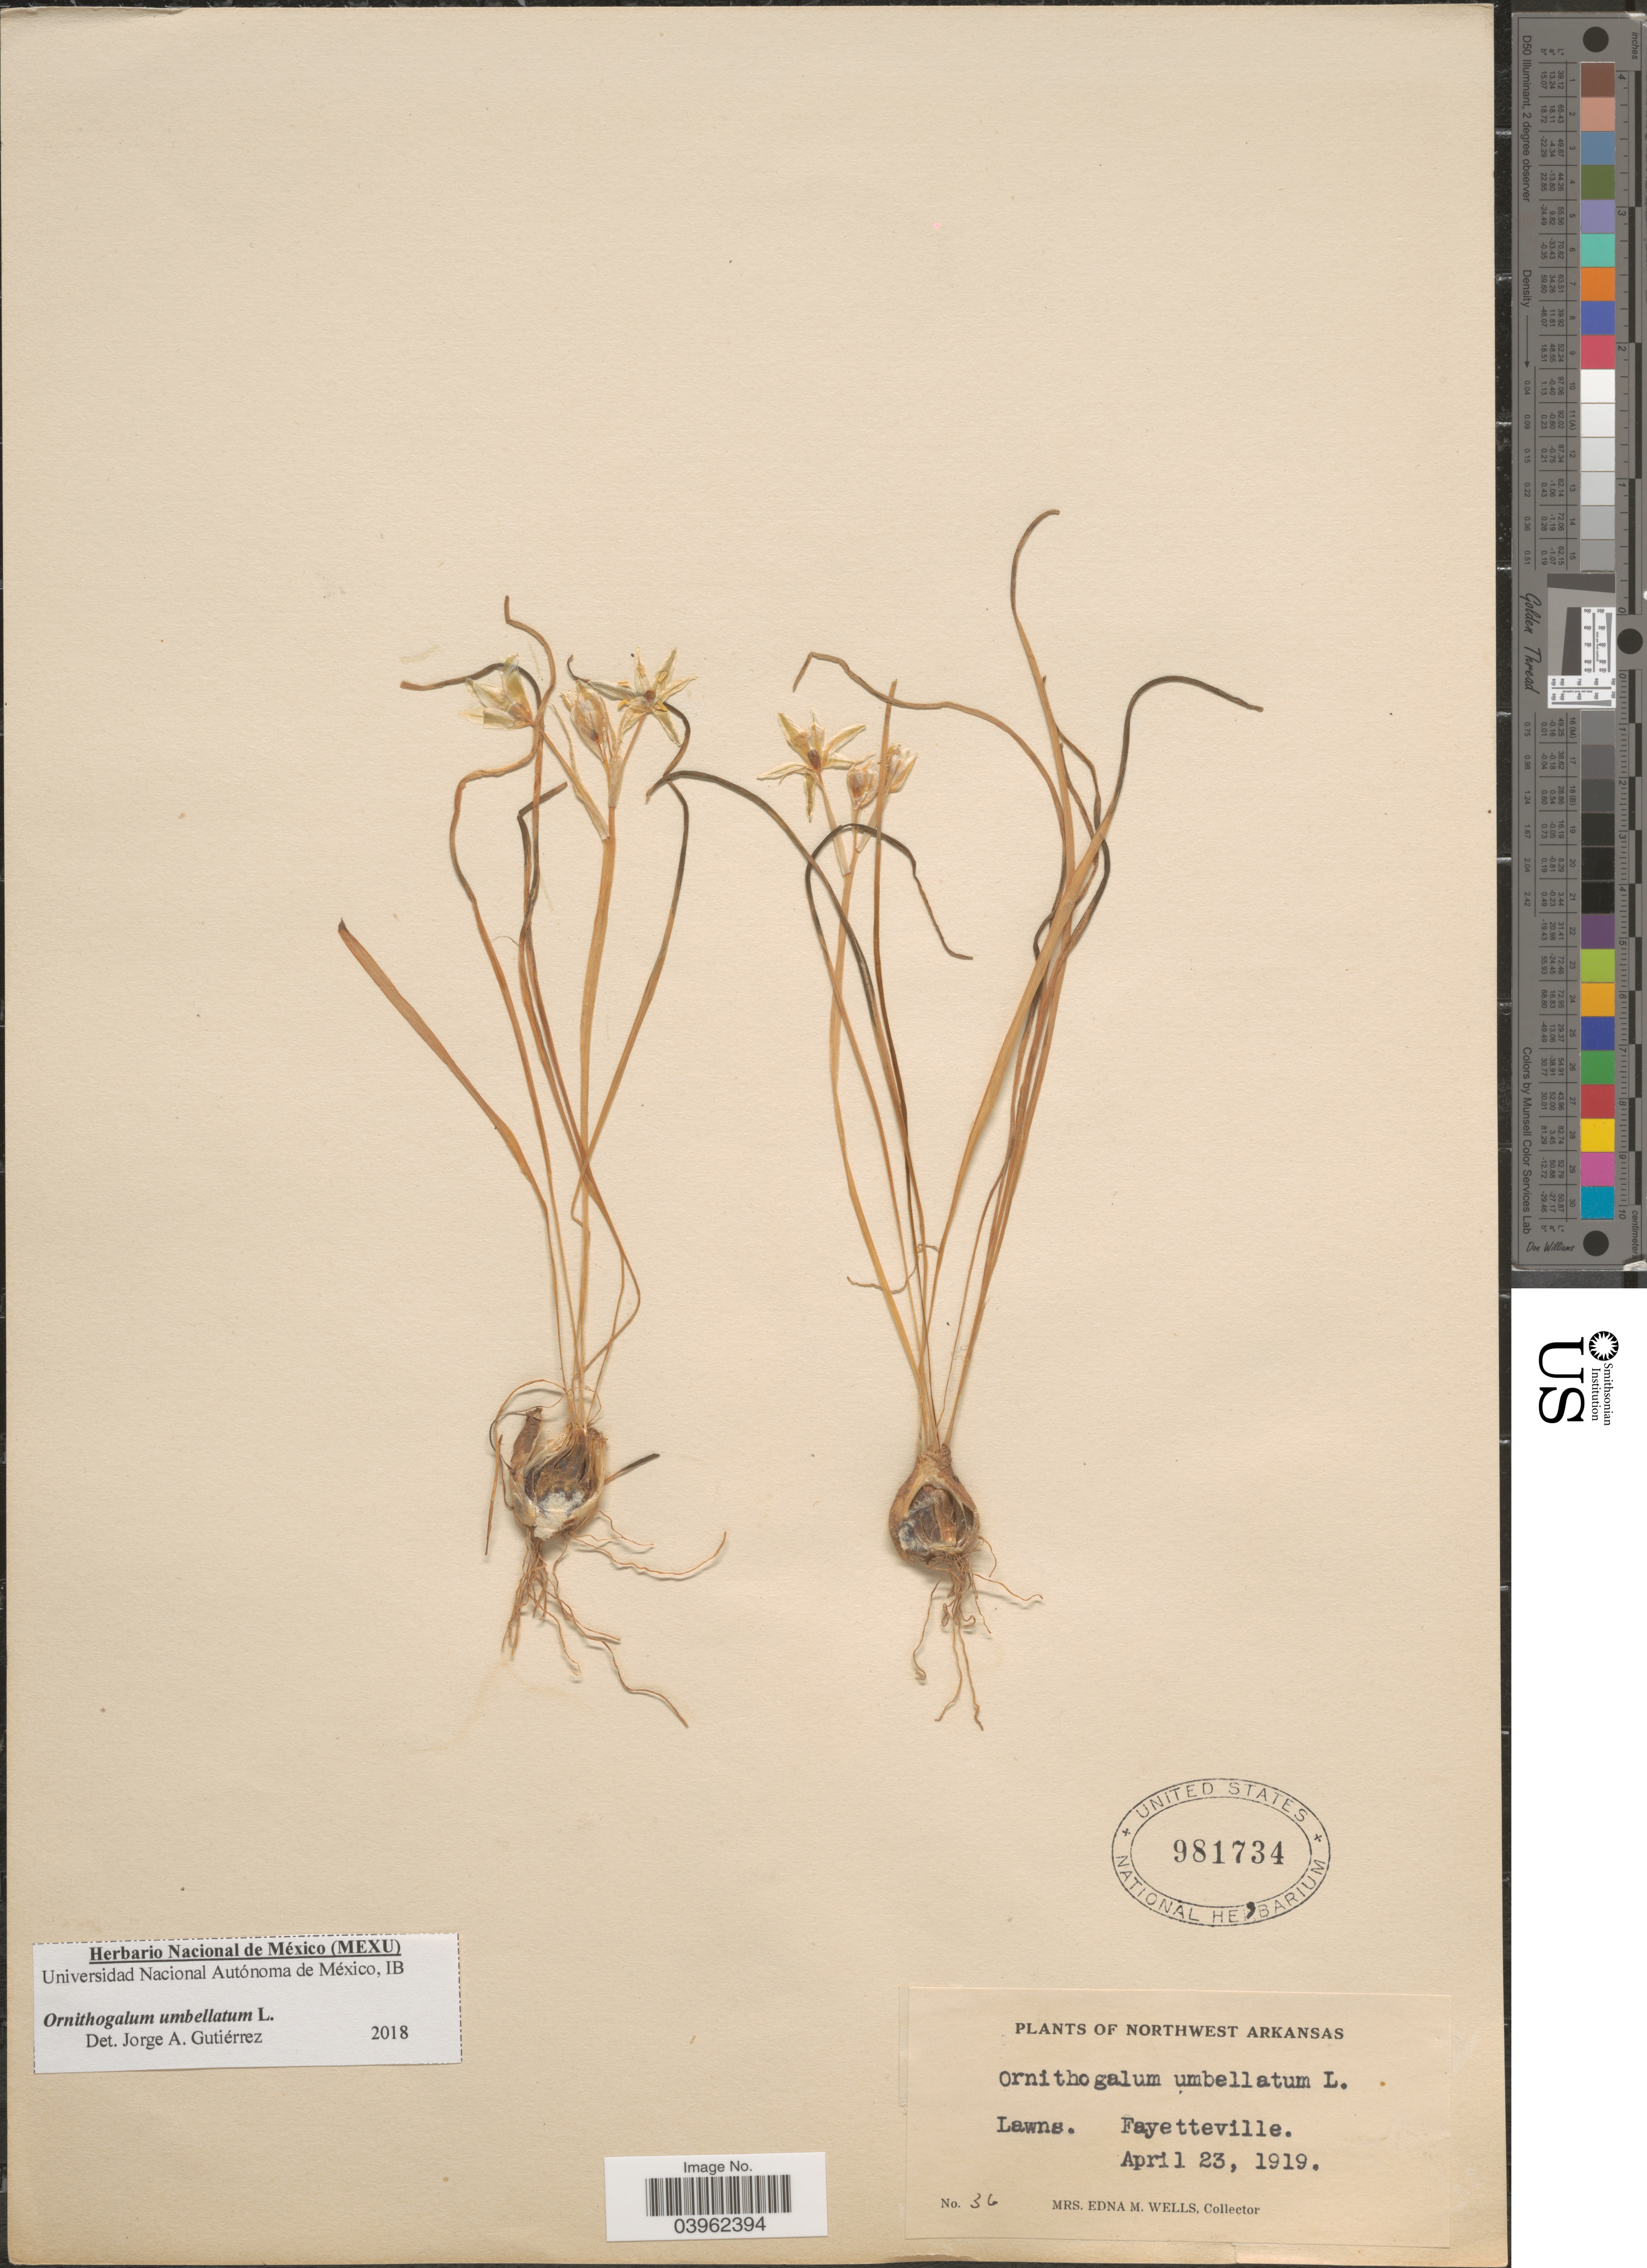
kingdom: Plantae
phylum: Tracheophyta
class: Liliopsida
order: Asparagales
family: Asparagaceae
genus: Ornithogalum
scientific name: Ornithogalum umbellatum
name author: L.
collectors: E. M. Wells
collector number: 36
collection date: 1919-04-23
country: United States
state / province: Arkansas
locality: Northwest Arkansas. Lawns. Fayetteville.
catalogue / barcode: US 981734